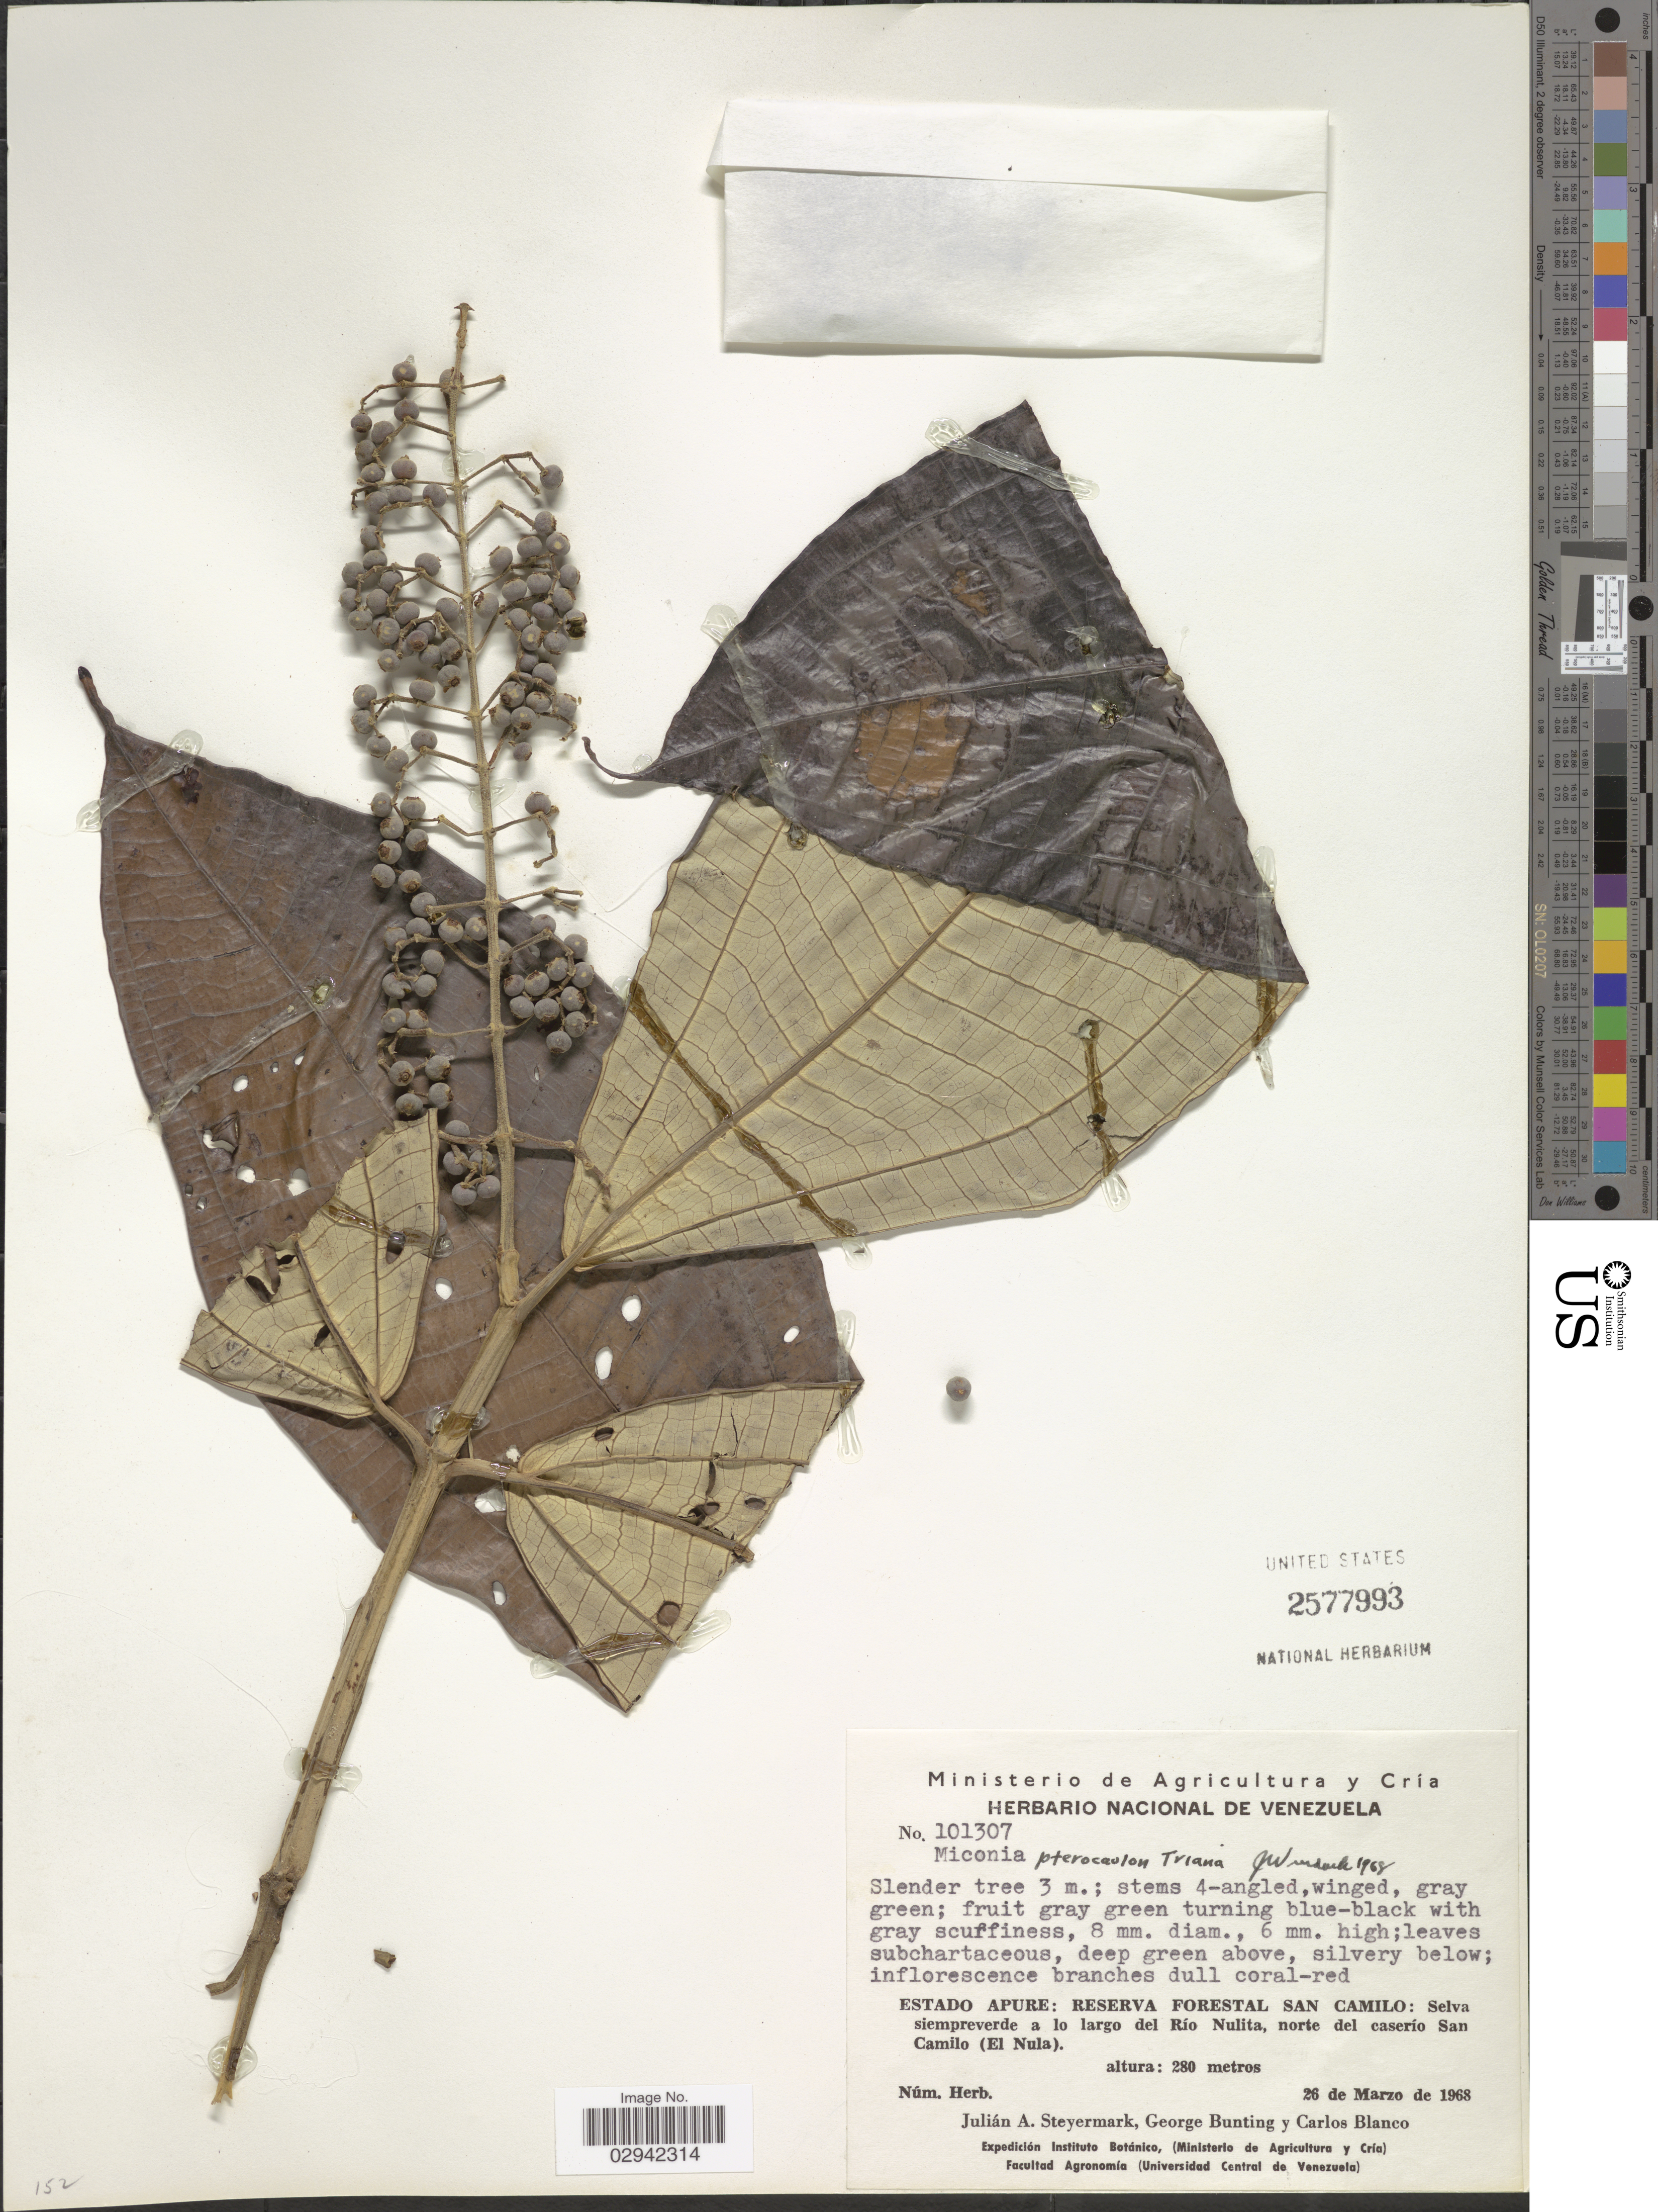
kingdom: Plantae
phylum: Tracheophyta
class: Magnoliopsida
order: Myrtales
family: Melastomataceae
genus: Miconia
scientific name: Miconia pterocaulon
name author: Triana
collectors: J. Steyermark, G. S. Bunting & C. Blanco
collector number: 101307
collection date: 1968-03-26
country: Venezuela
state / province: Apure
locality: Reserva Forestal San Camilo: Selva siempreverde a lo largo del Rio Nulita, norte del caserío San Camilo (El Nula).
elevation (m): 280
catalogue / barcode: US 2577993